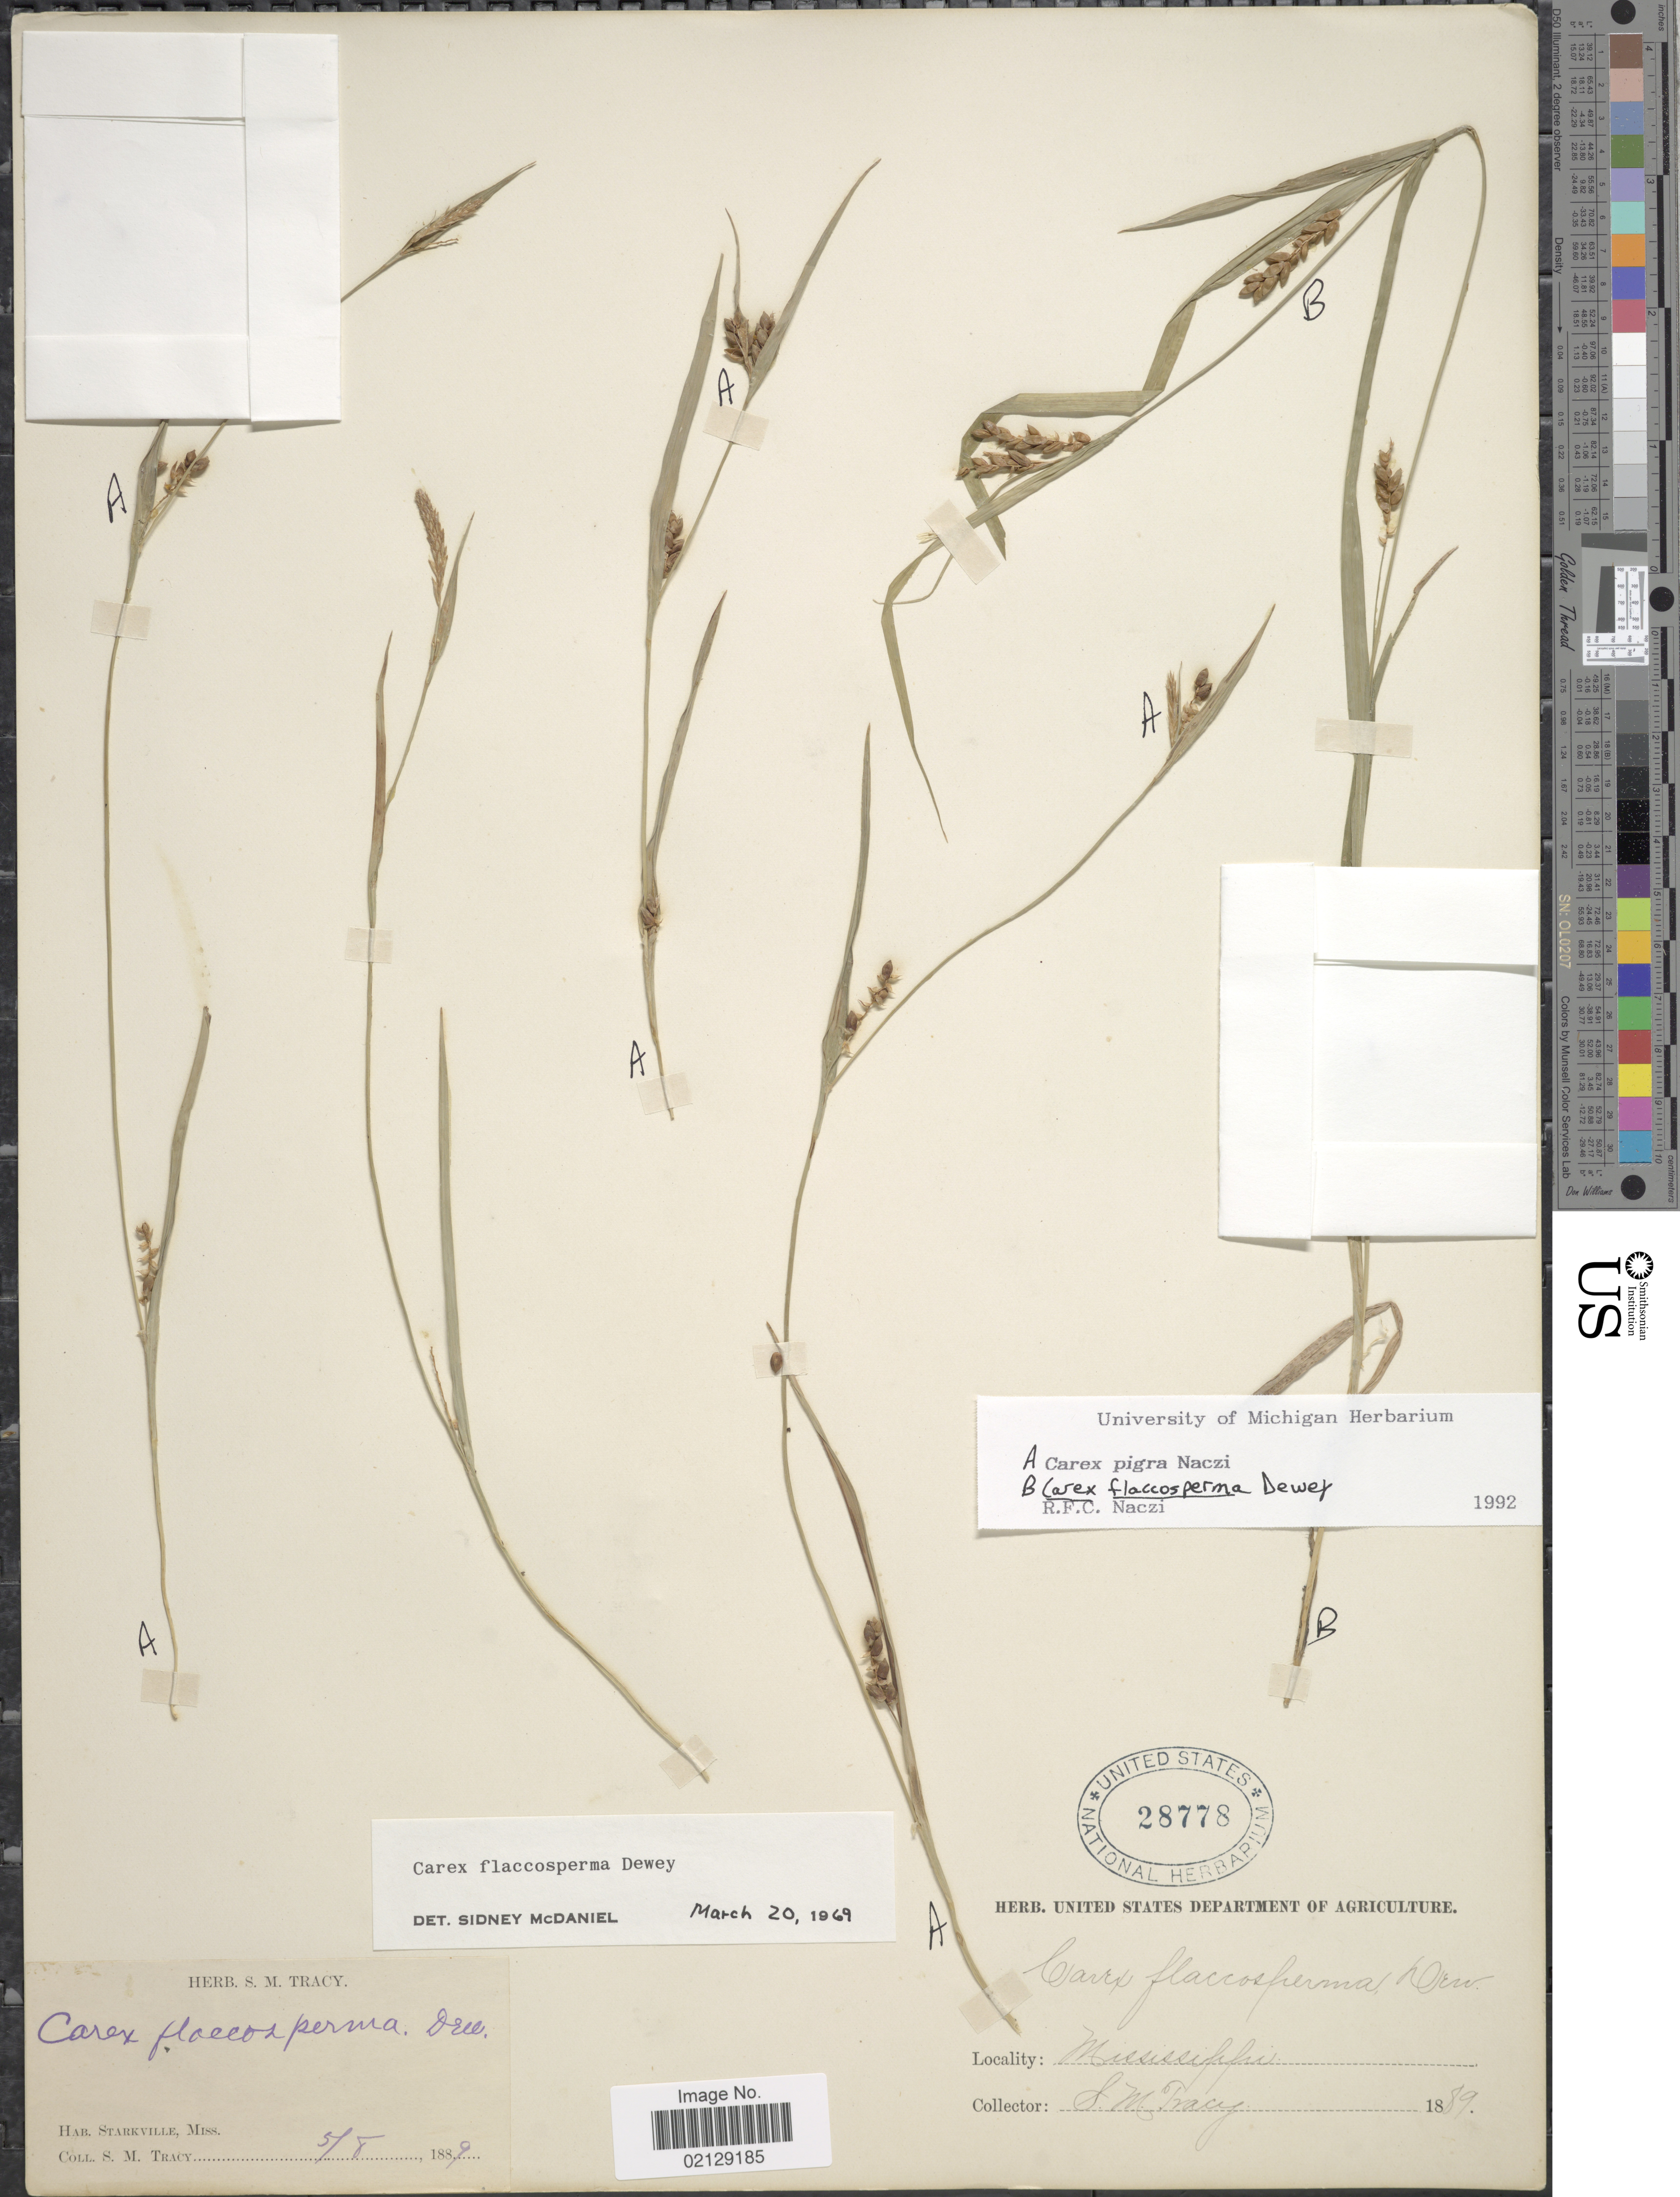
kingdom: Plantae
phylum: Tracheophyta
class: Liliopsida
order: Poales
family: Cyperaceae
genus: Carex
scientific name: Carex pigra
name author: Naczi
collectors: S. M. Tracy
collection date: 1889-05-08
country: United States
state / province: Mississippi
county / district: Oktibbeha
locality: Starkville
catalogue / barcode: US 28778